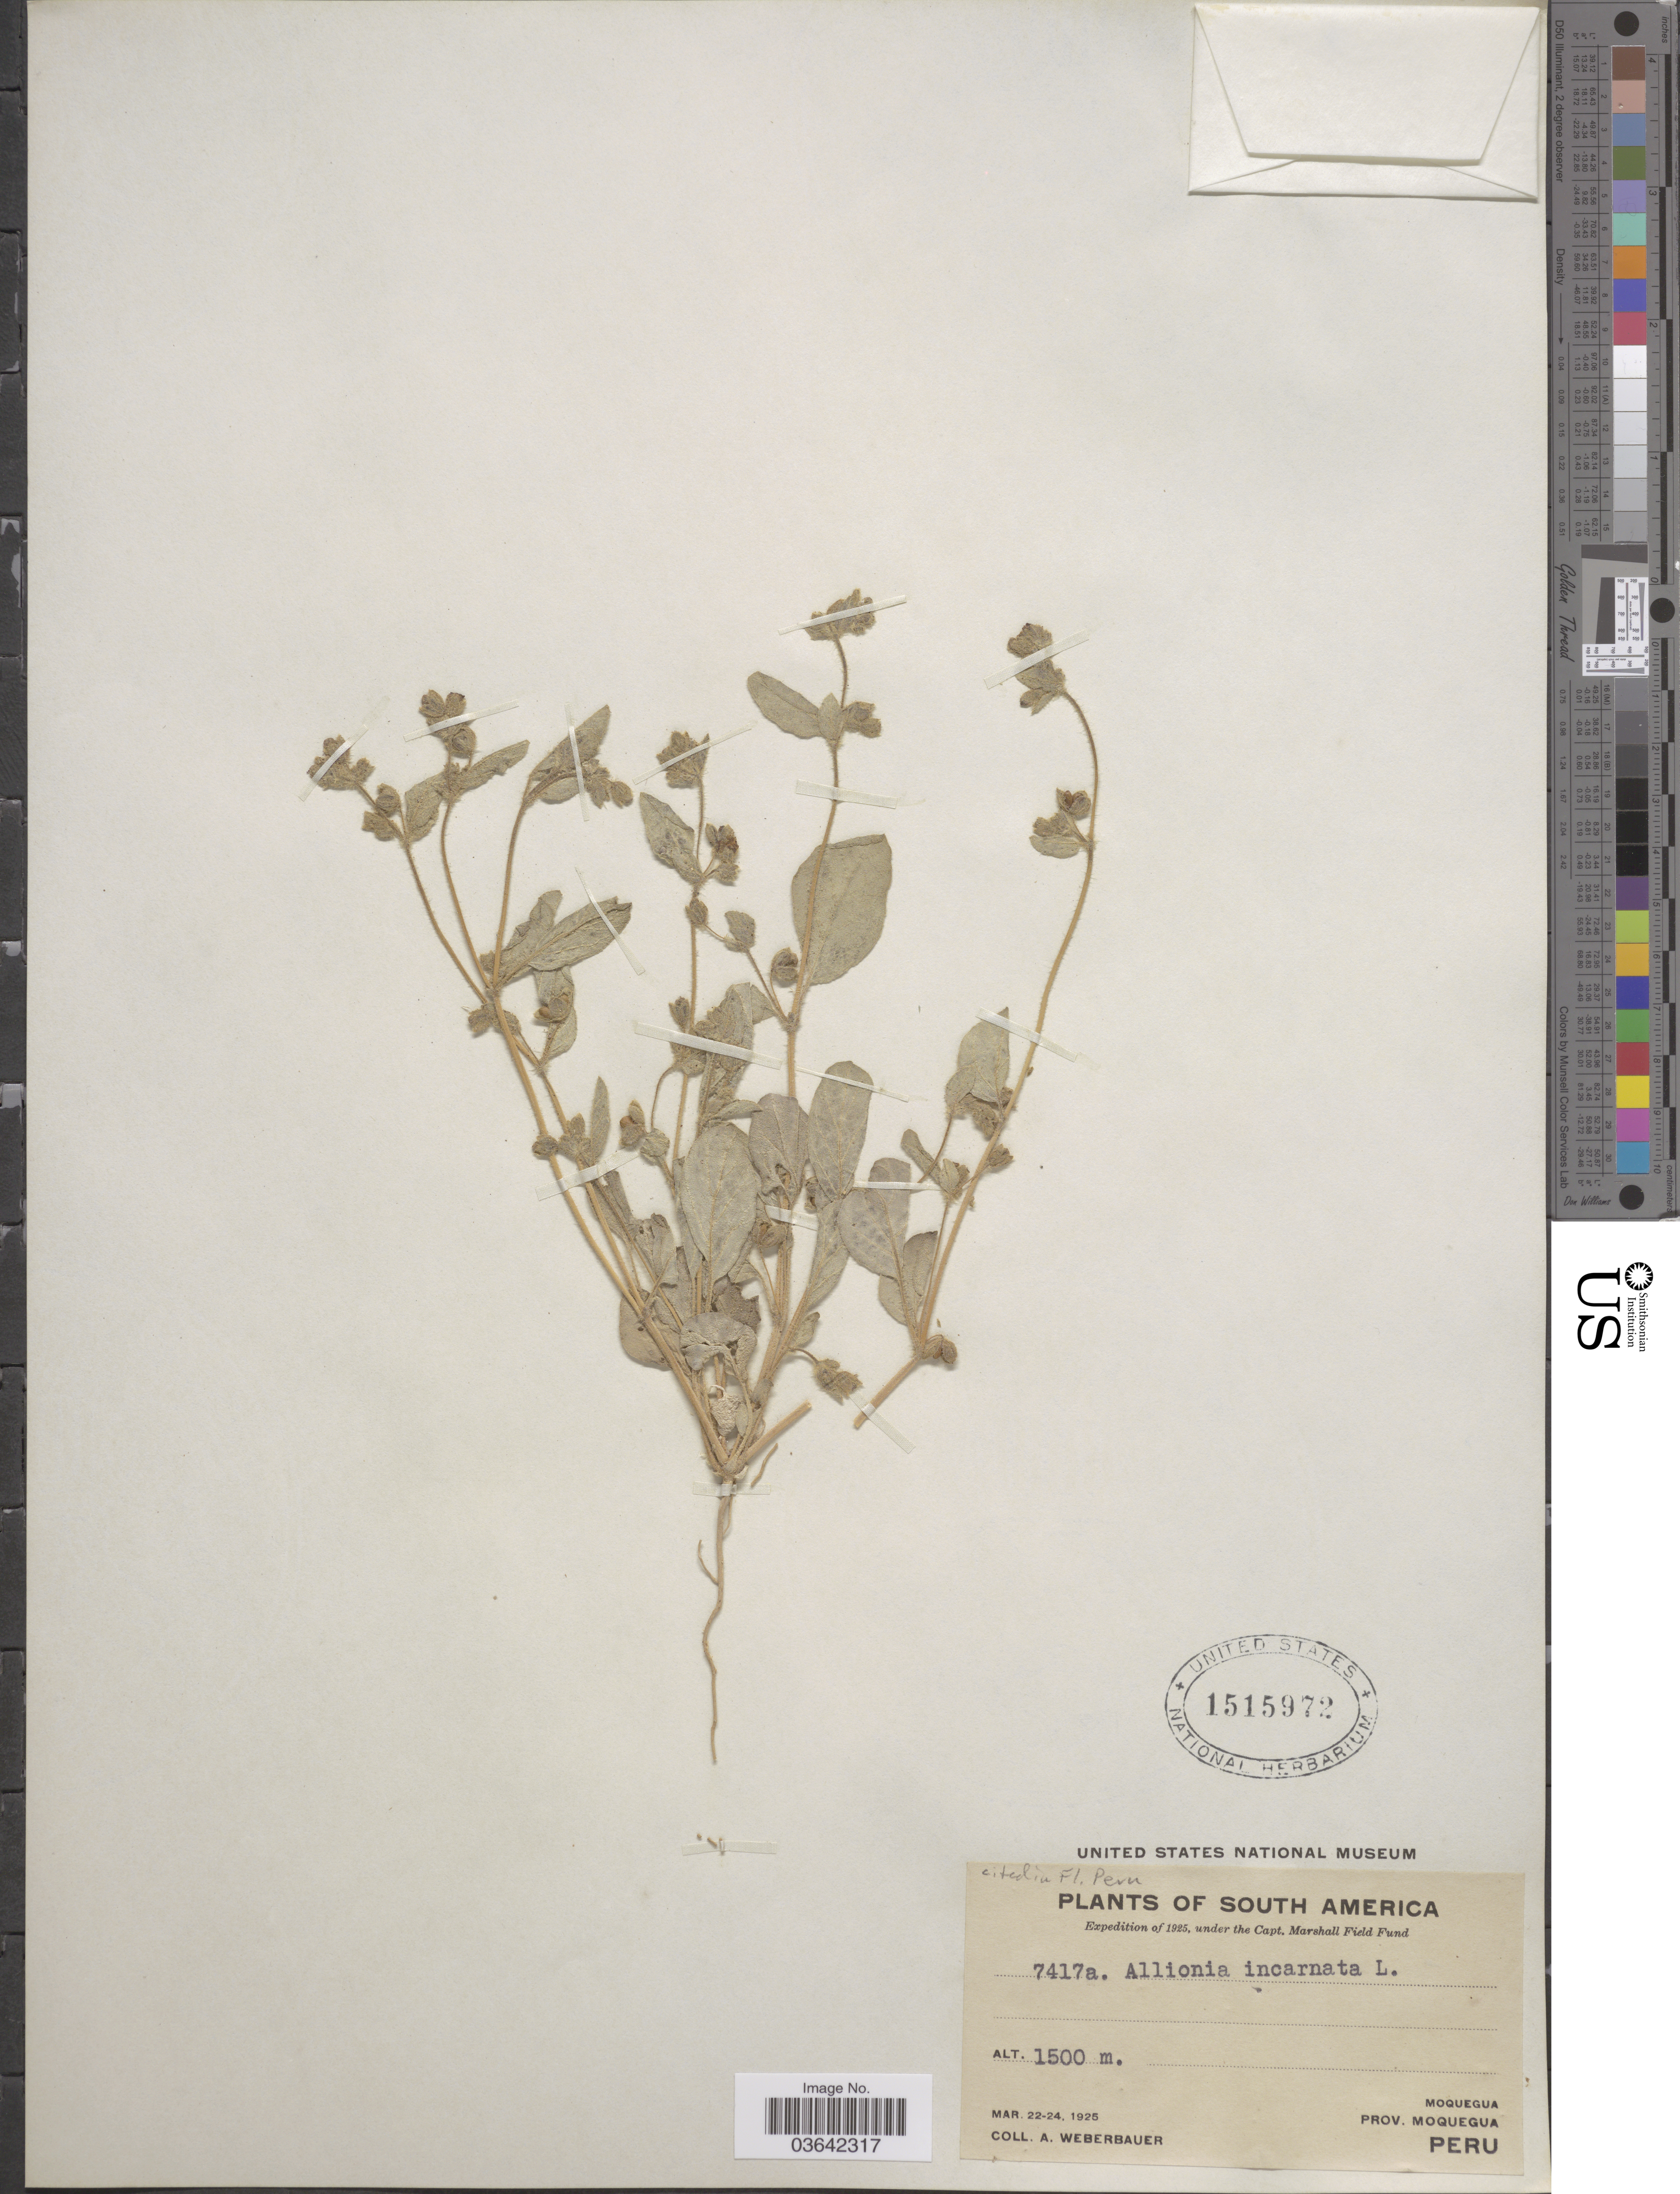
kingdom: Plantae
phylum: Tracheophyta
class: Magnoliopsida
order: Caryophyllales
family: Nyctaginaceae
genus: Allionia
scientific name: Allionia incarnata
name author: L.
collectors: A. Weberbauer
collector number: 7417a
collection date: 1925-03-22/1925-03-24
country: Peru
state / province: Moquegua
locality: Moquegua.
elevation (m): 1500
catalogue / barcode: US 1515972